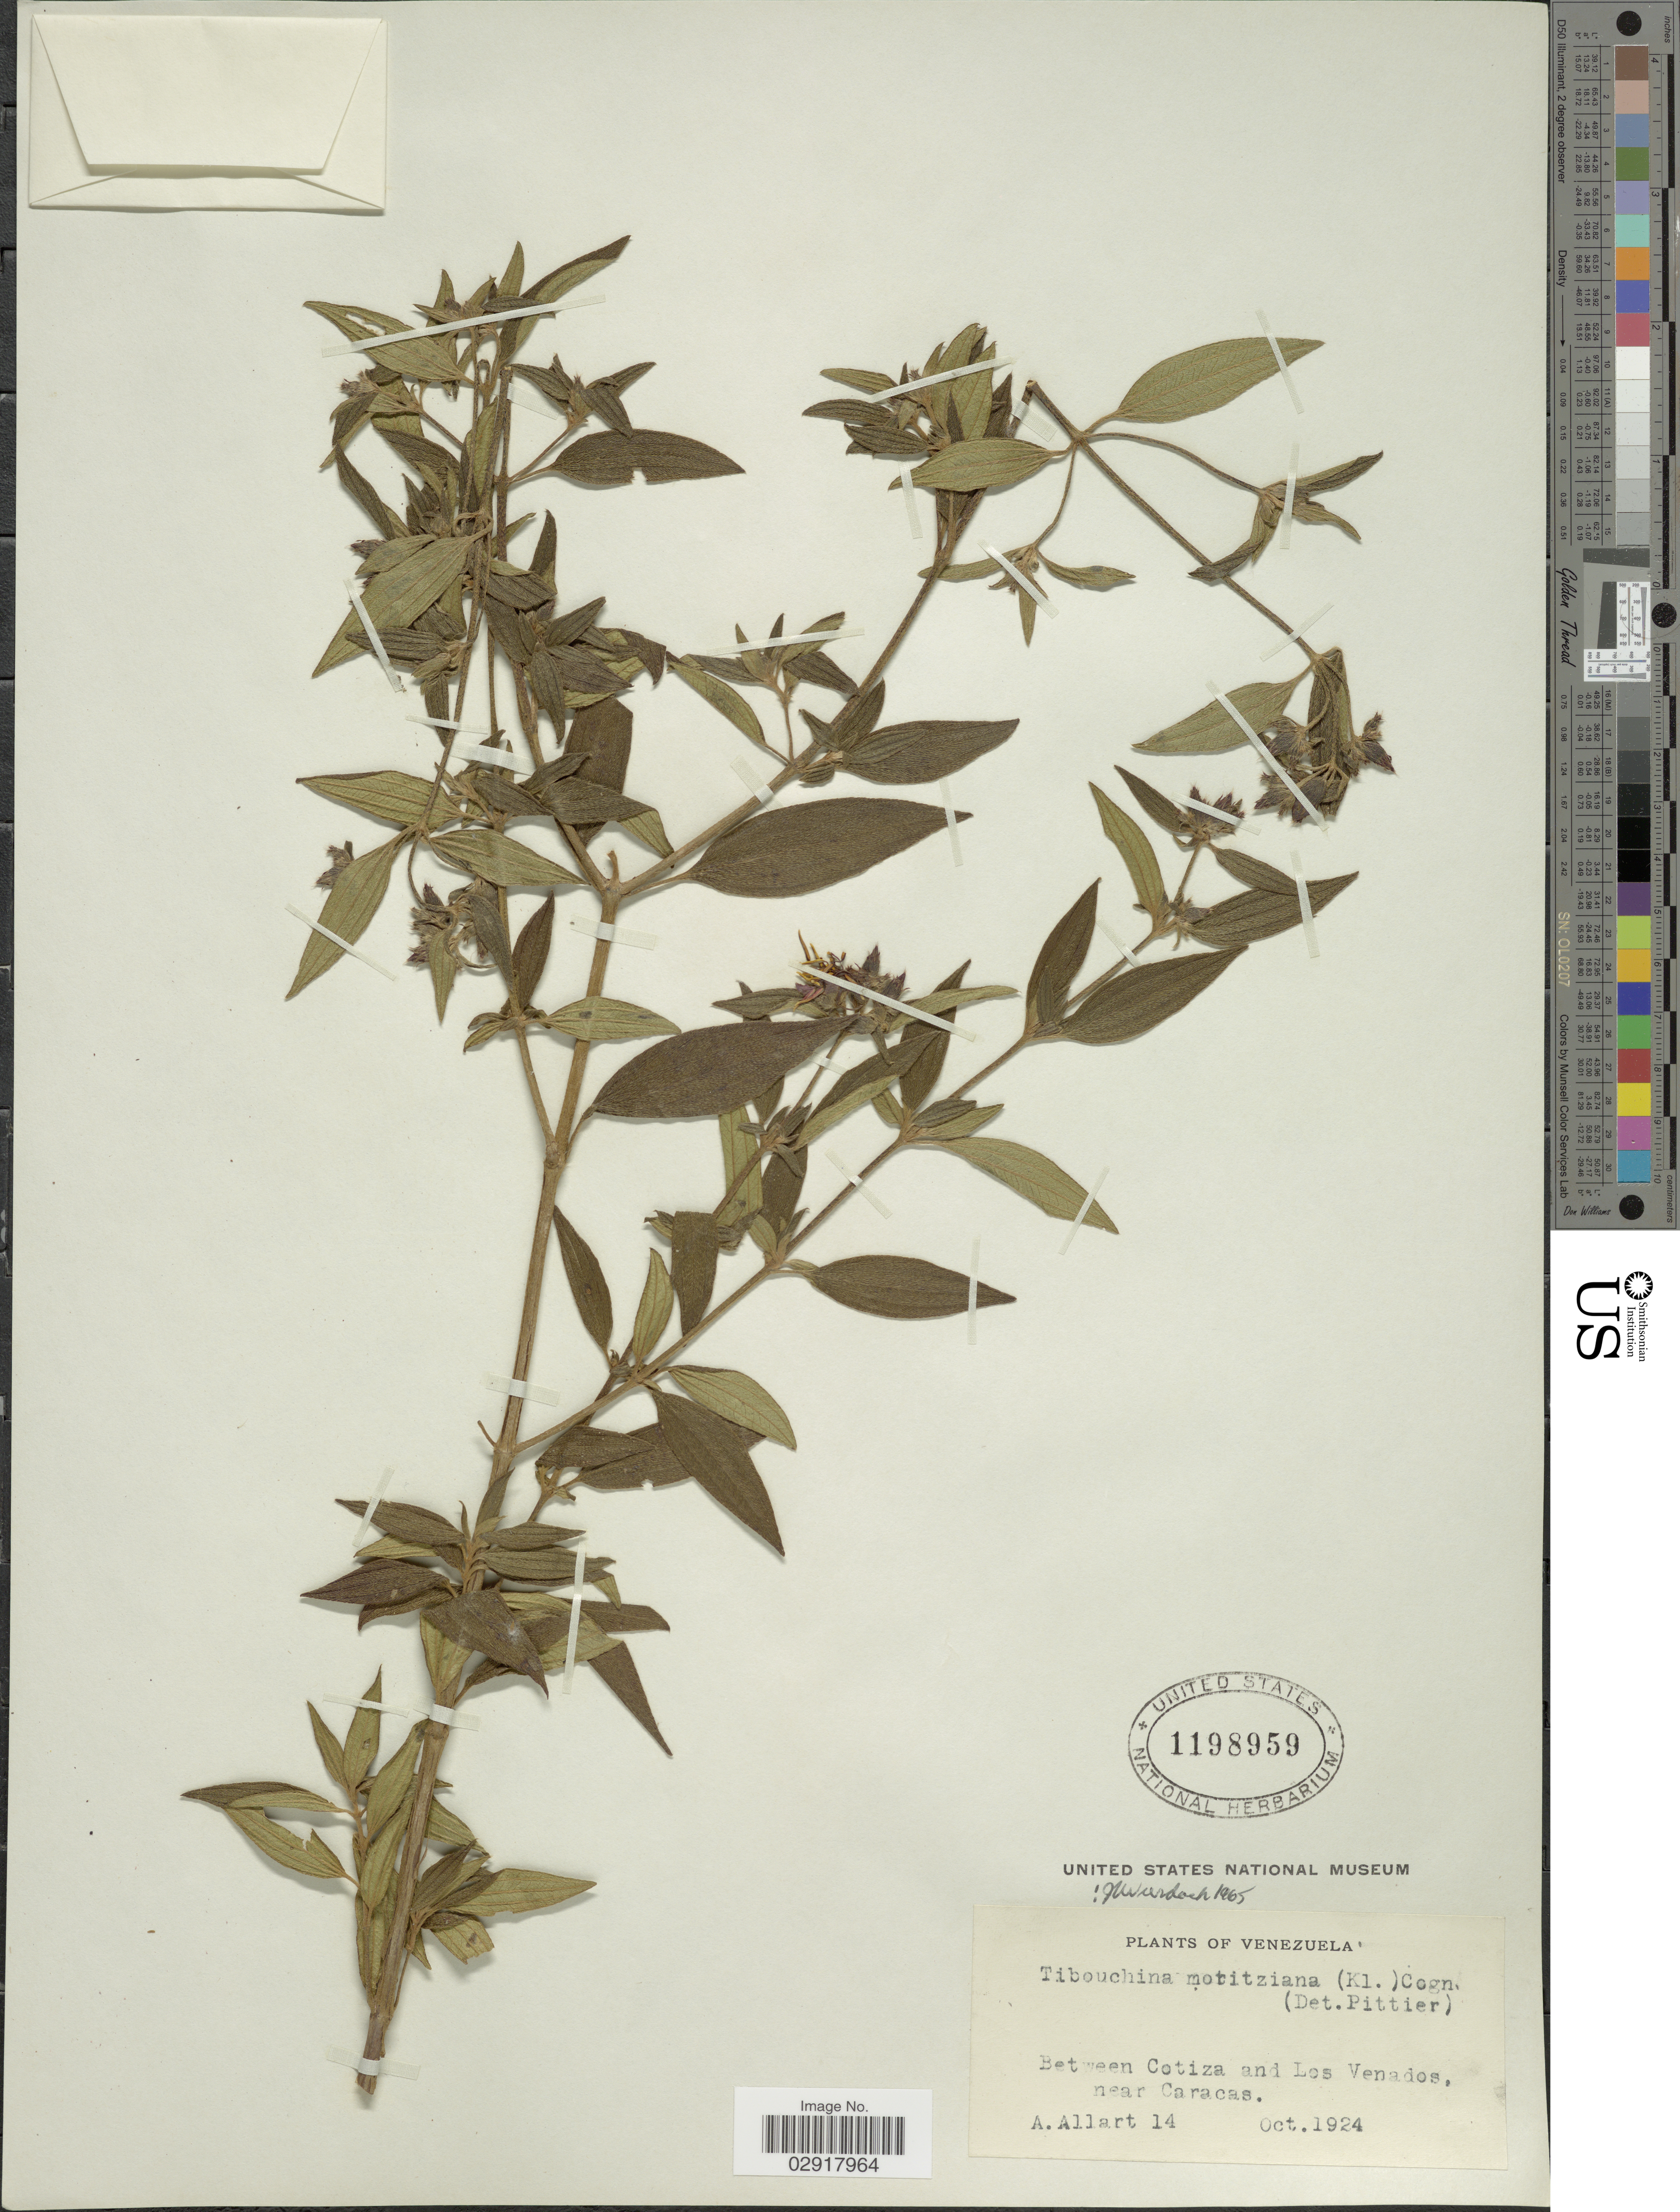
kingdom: Plantae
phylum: Tracheophyta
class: Magnoliopsida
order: Myrtales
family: Melastomataceae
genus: Chaetogastra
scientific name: Chaetogastra geitneriana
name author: Schltdl.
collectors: A. Allart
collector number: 14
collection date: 1924-10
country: Venezuela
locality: Between Cotiza and Los Venados, near Caracas.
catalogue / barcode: US 1198959